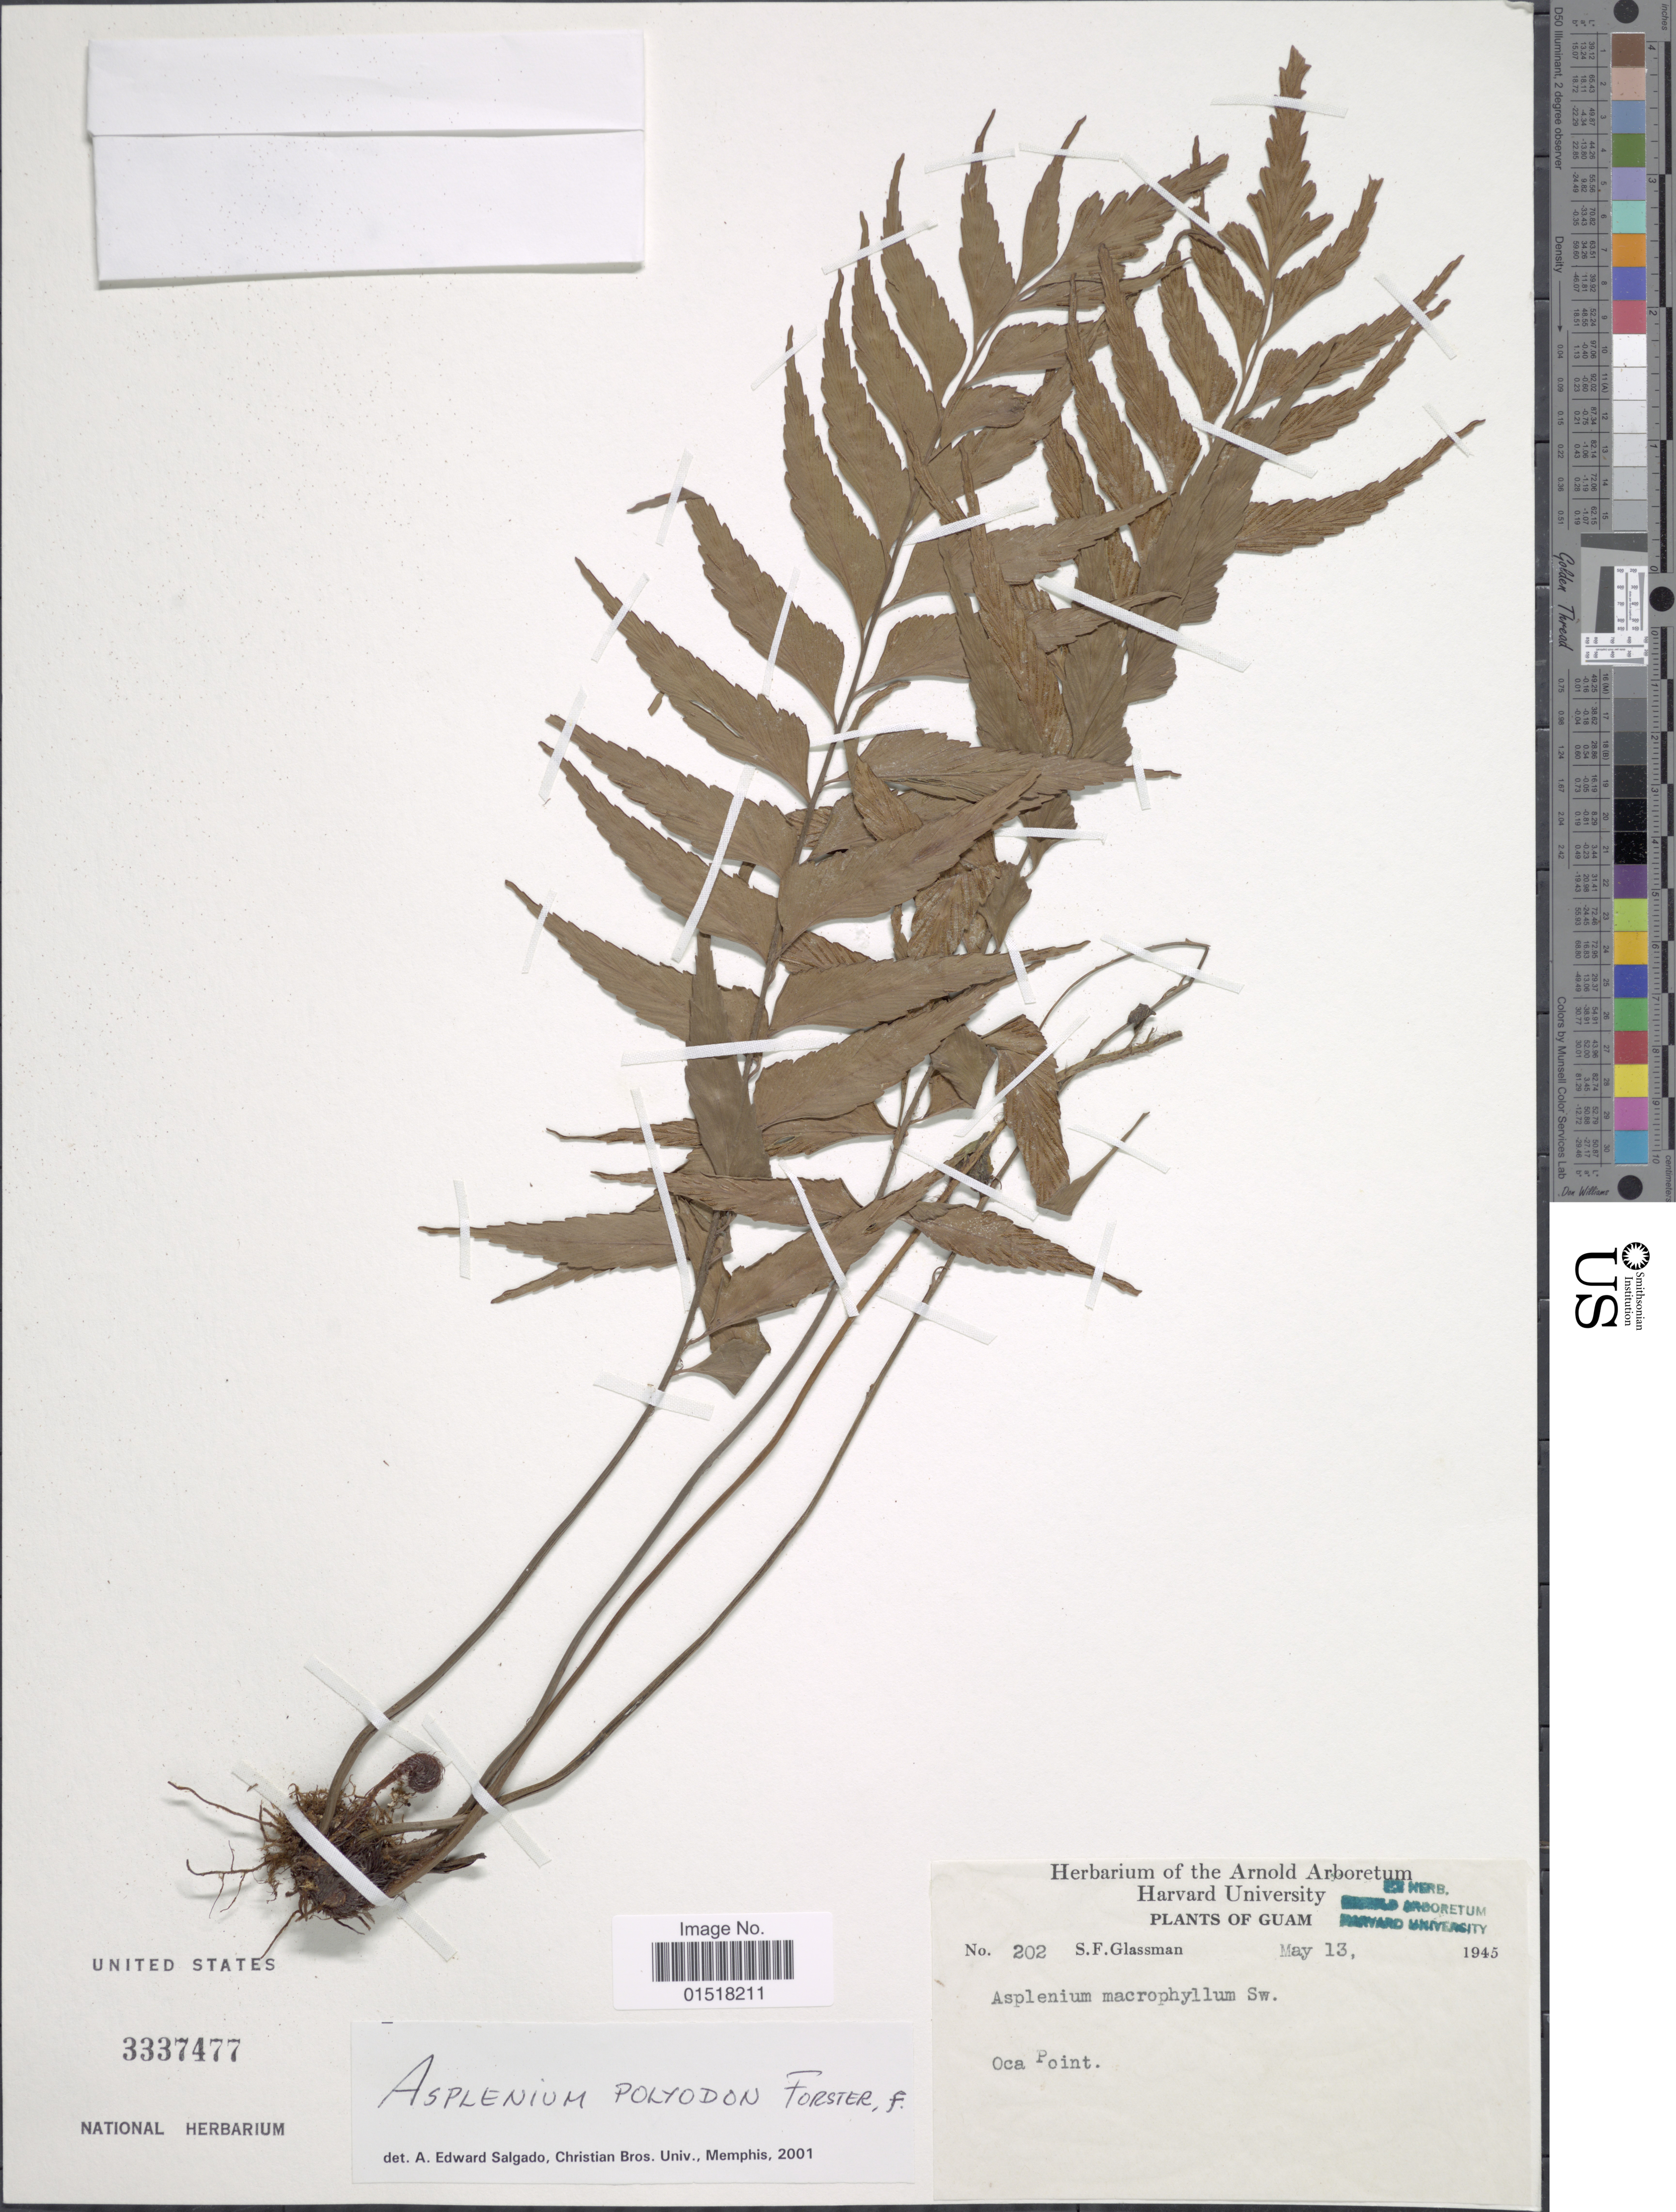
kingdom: Plantae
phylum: Tracheophyta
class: Polypodiopsida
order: Polypodiales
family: Aspleniaceae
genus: Asplenium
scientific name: Asplenium polyodon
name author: G. Forst.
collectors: S. F. Glassman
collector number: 202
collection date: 1945-05-13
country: Guam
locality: Oca Point.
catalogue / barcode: US 3337477